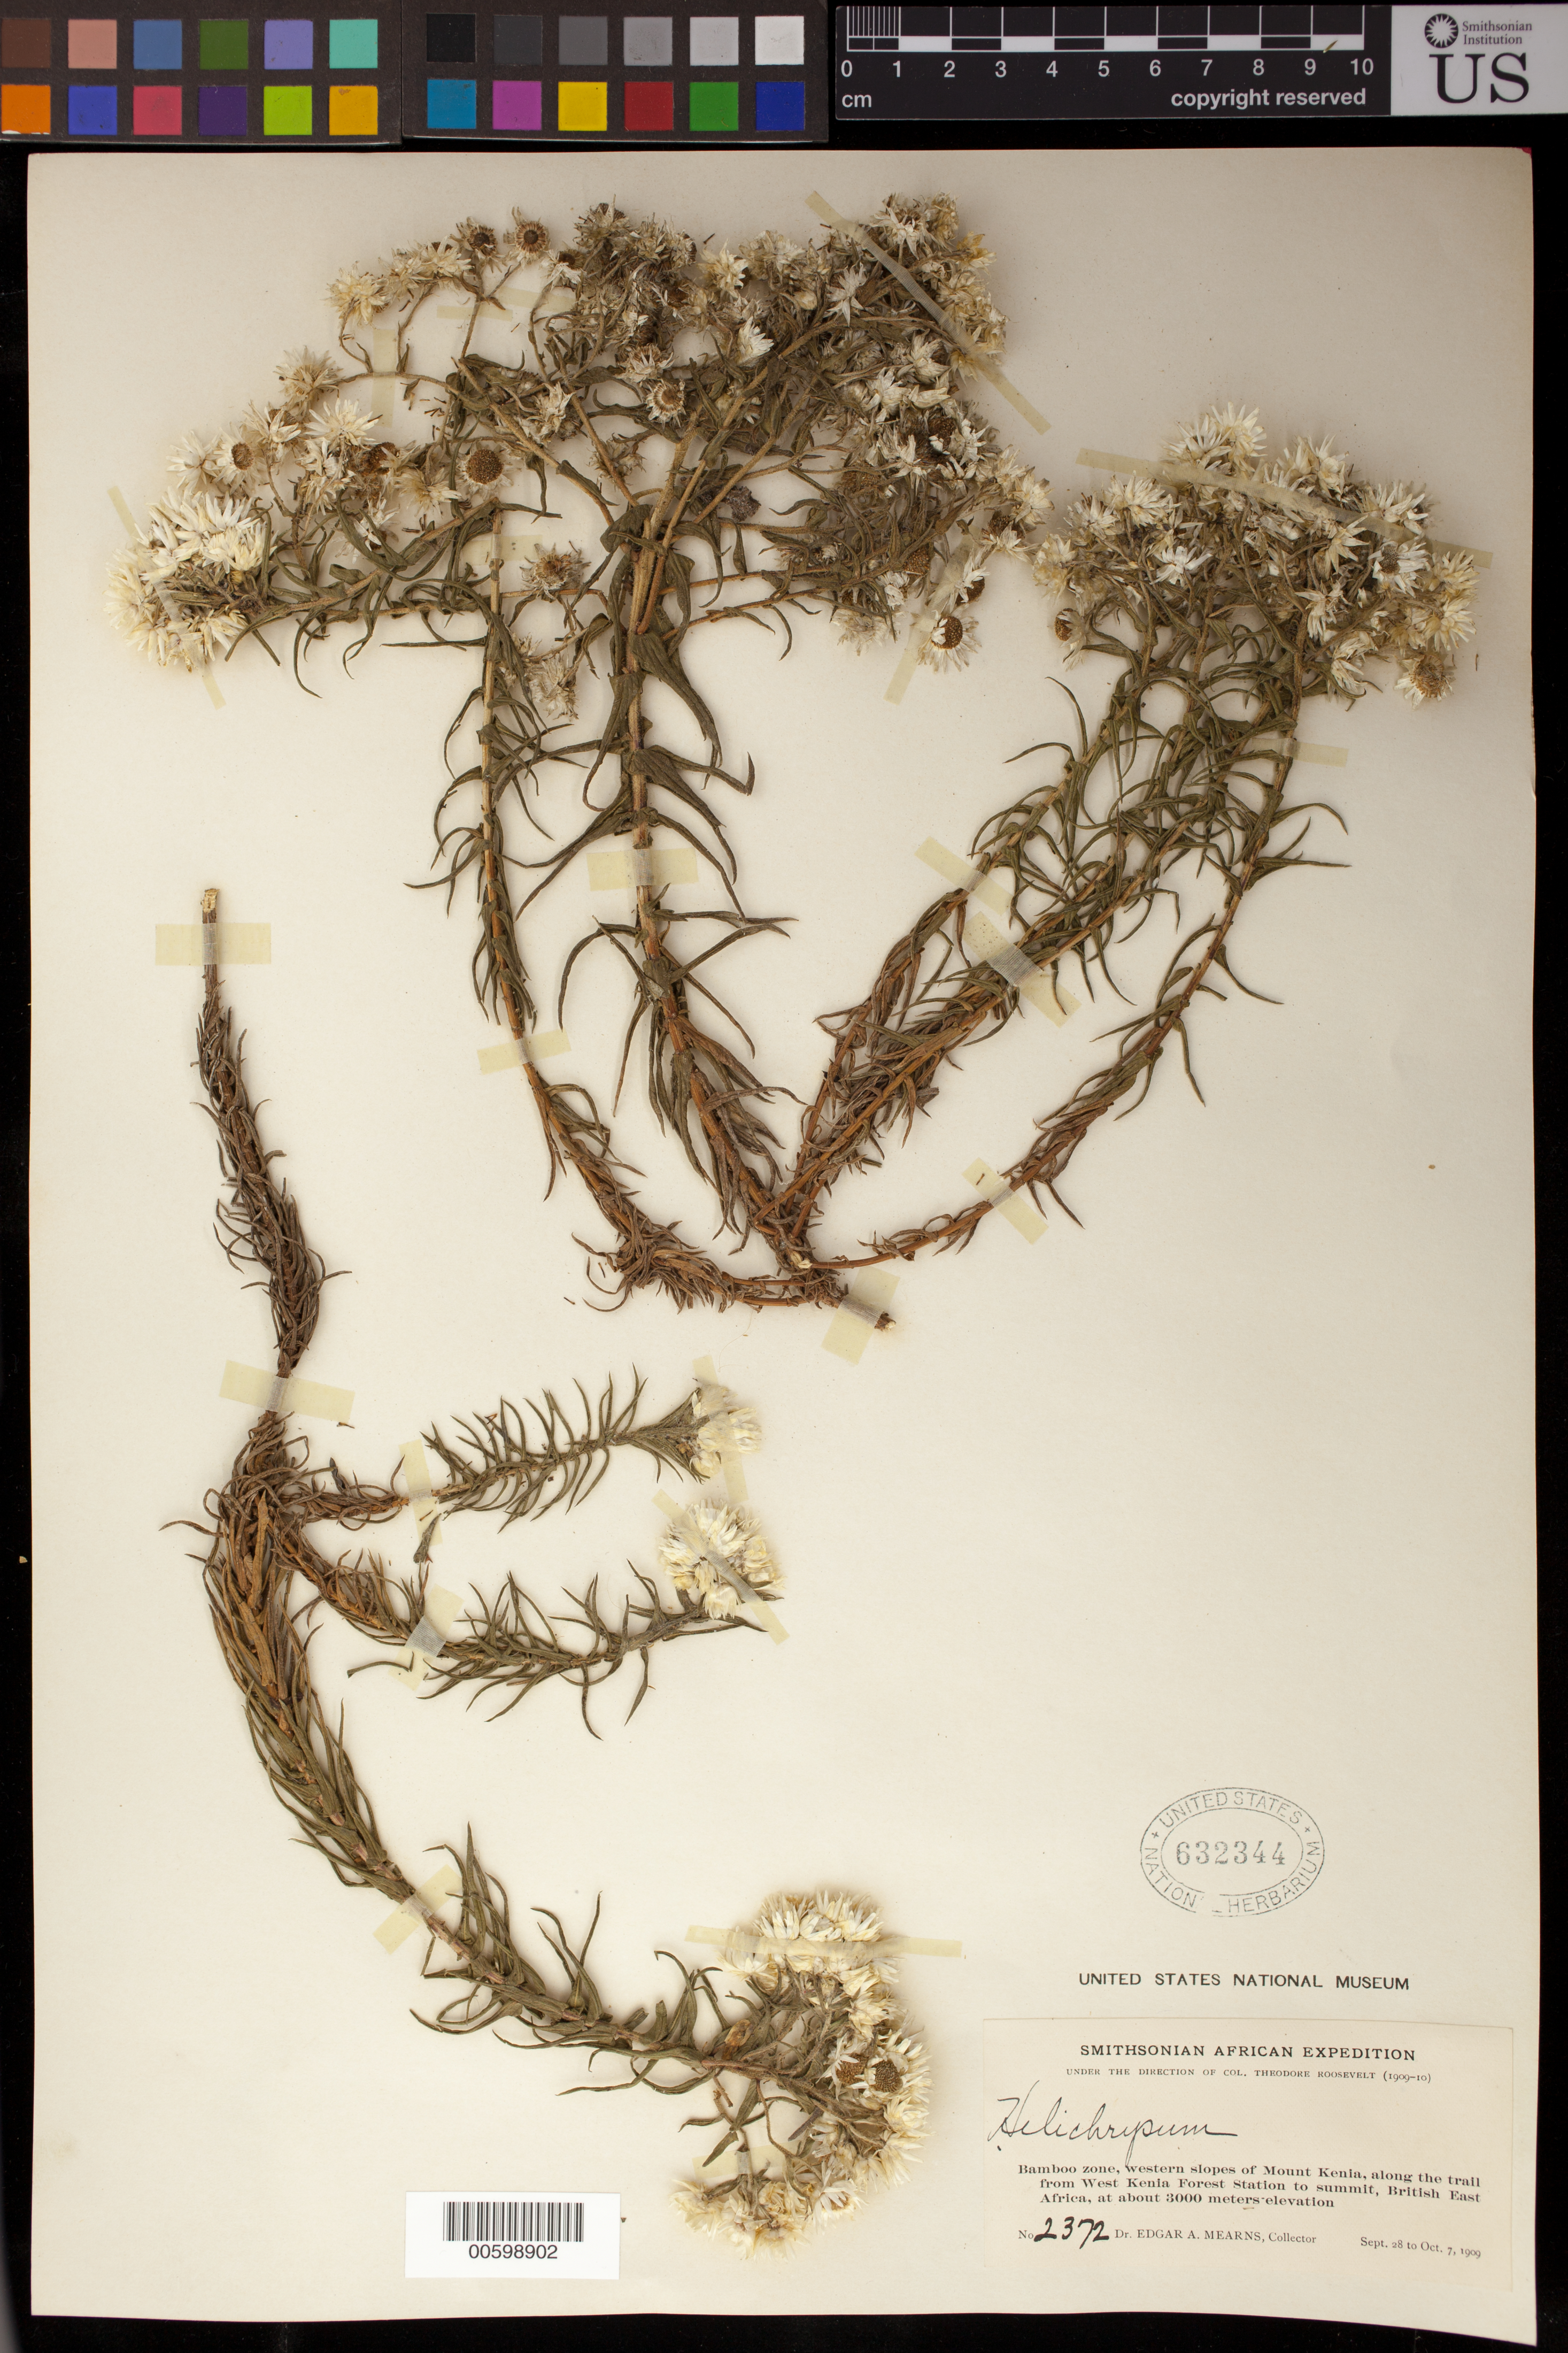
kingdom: Plantae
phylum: Tracheophyta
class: Magnoliopsida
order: Asterales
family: Asteraceae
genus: Helichrysum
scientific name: Helichrysum sp.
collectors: E. A. Mearns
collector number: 2372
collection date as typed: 28 Sep 1909 to 07 Oct 1909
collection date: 1909-09-28/1909-10-07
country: Kenya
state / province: Nyeri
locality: Bamboo zone, Western slopes of Mount Kenya, along the trail from West Kenya Forest Station to summit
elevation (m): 3000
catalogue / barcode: US 632344